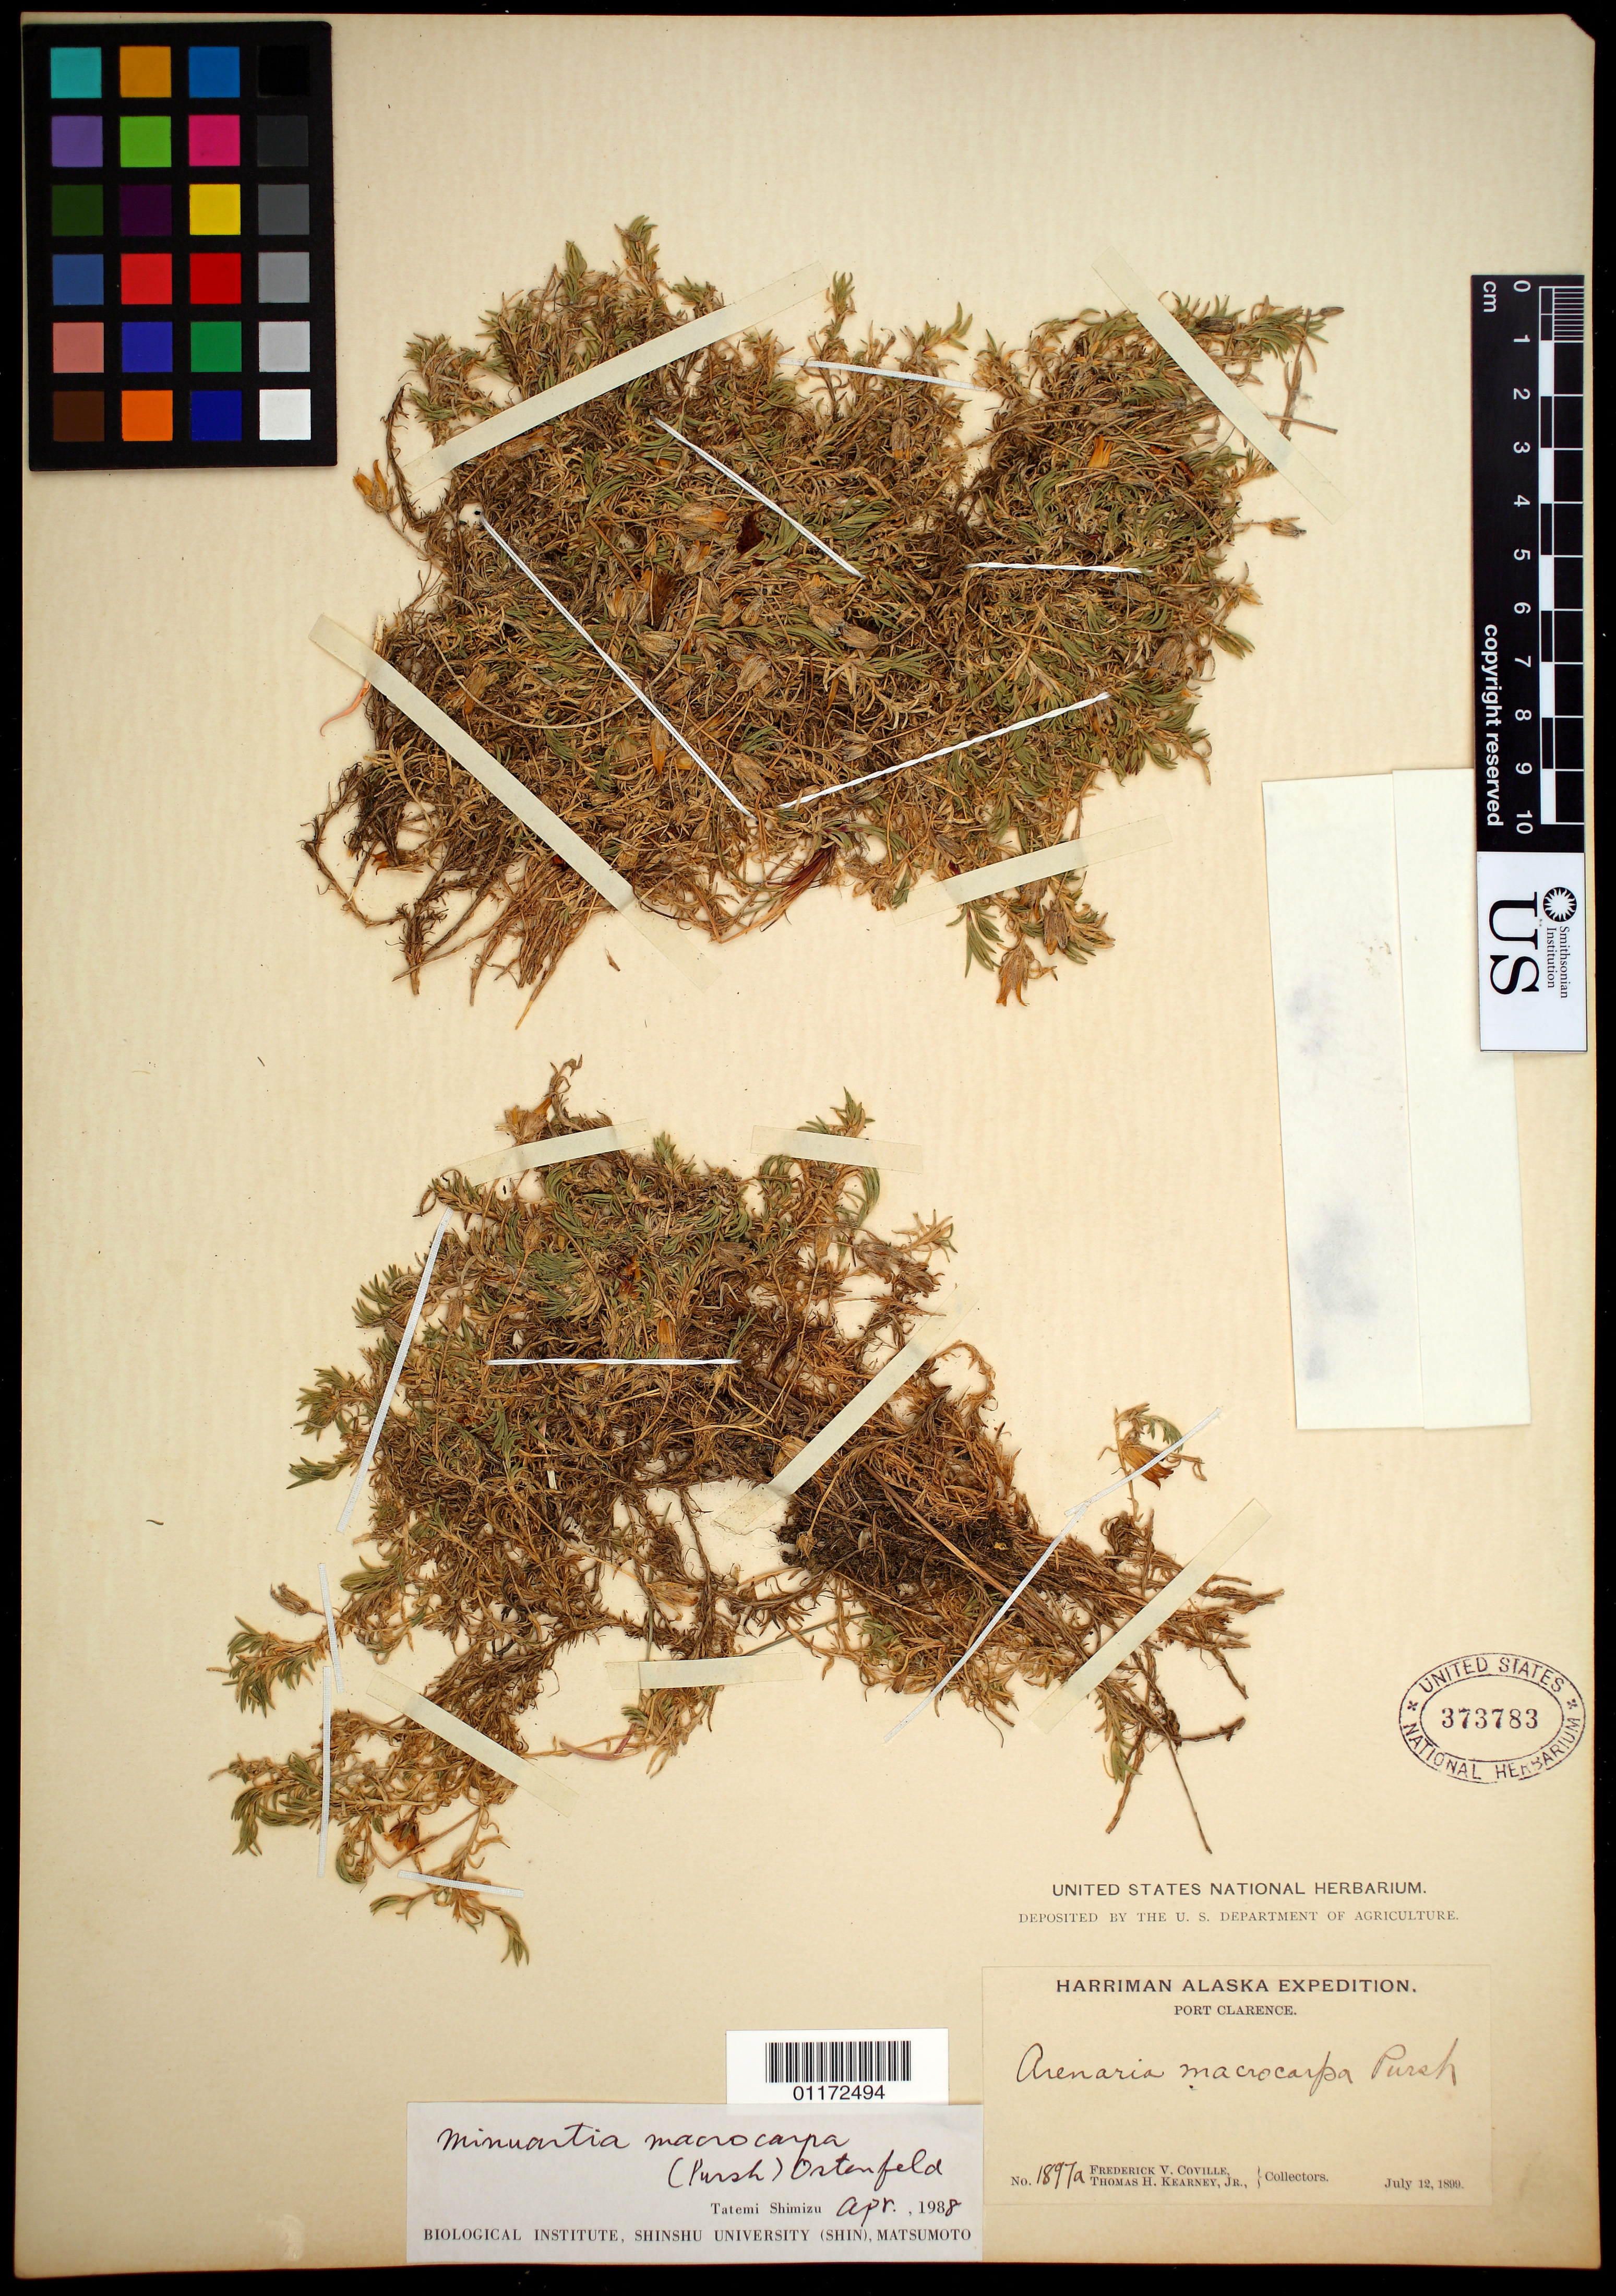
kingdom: Plantae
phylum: Tracheophyta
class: Magnoliopsida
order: Caryophyllales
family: Caryophyllaceae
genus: Pseudocherleria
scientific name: Pseudocherleria macrocarpa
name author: (Pursh) Dillenb. & Kadereit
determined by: U.S. National Herbarium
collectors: F. V. Coville & T. H. Kearney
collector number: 1897a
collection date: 1899-07-12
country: United States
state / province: Alaska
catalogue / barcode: US 373783